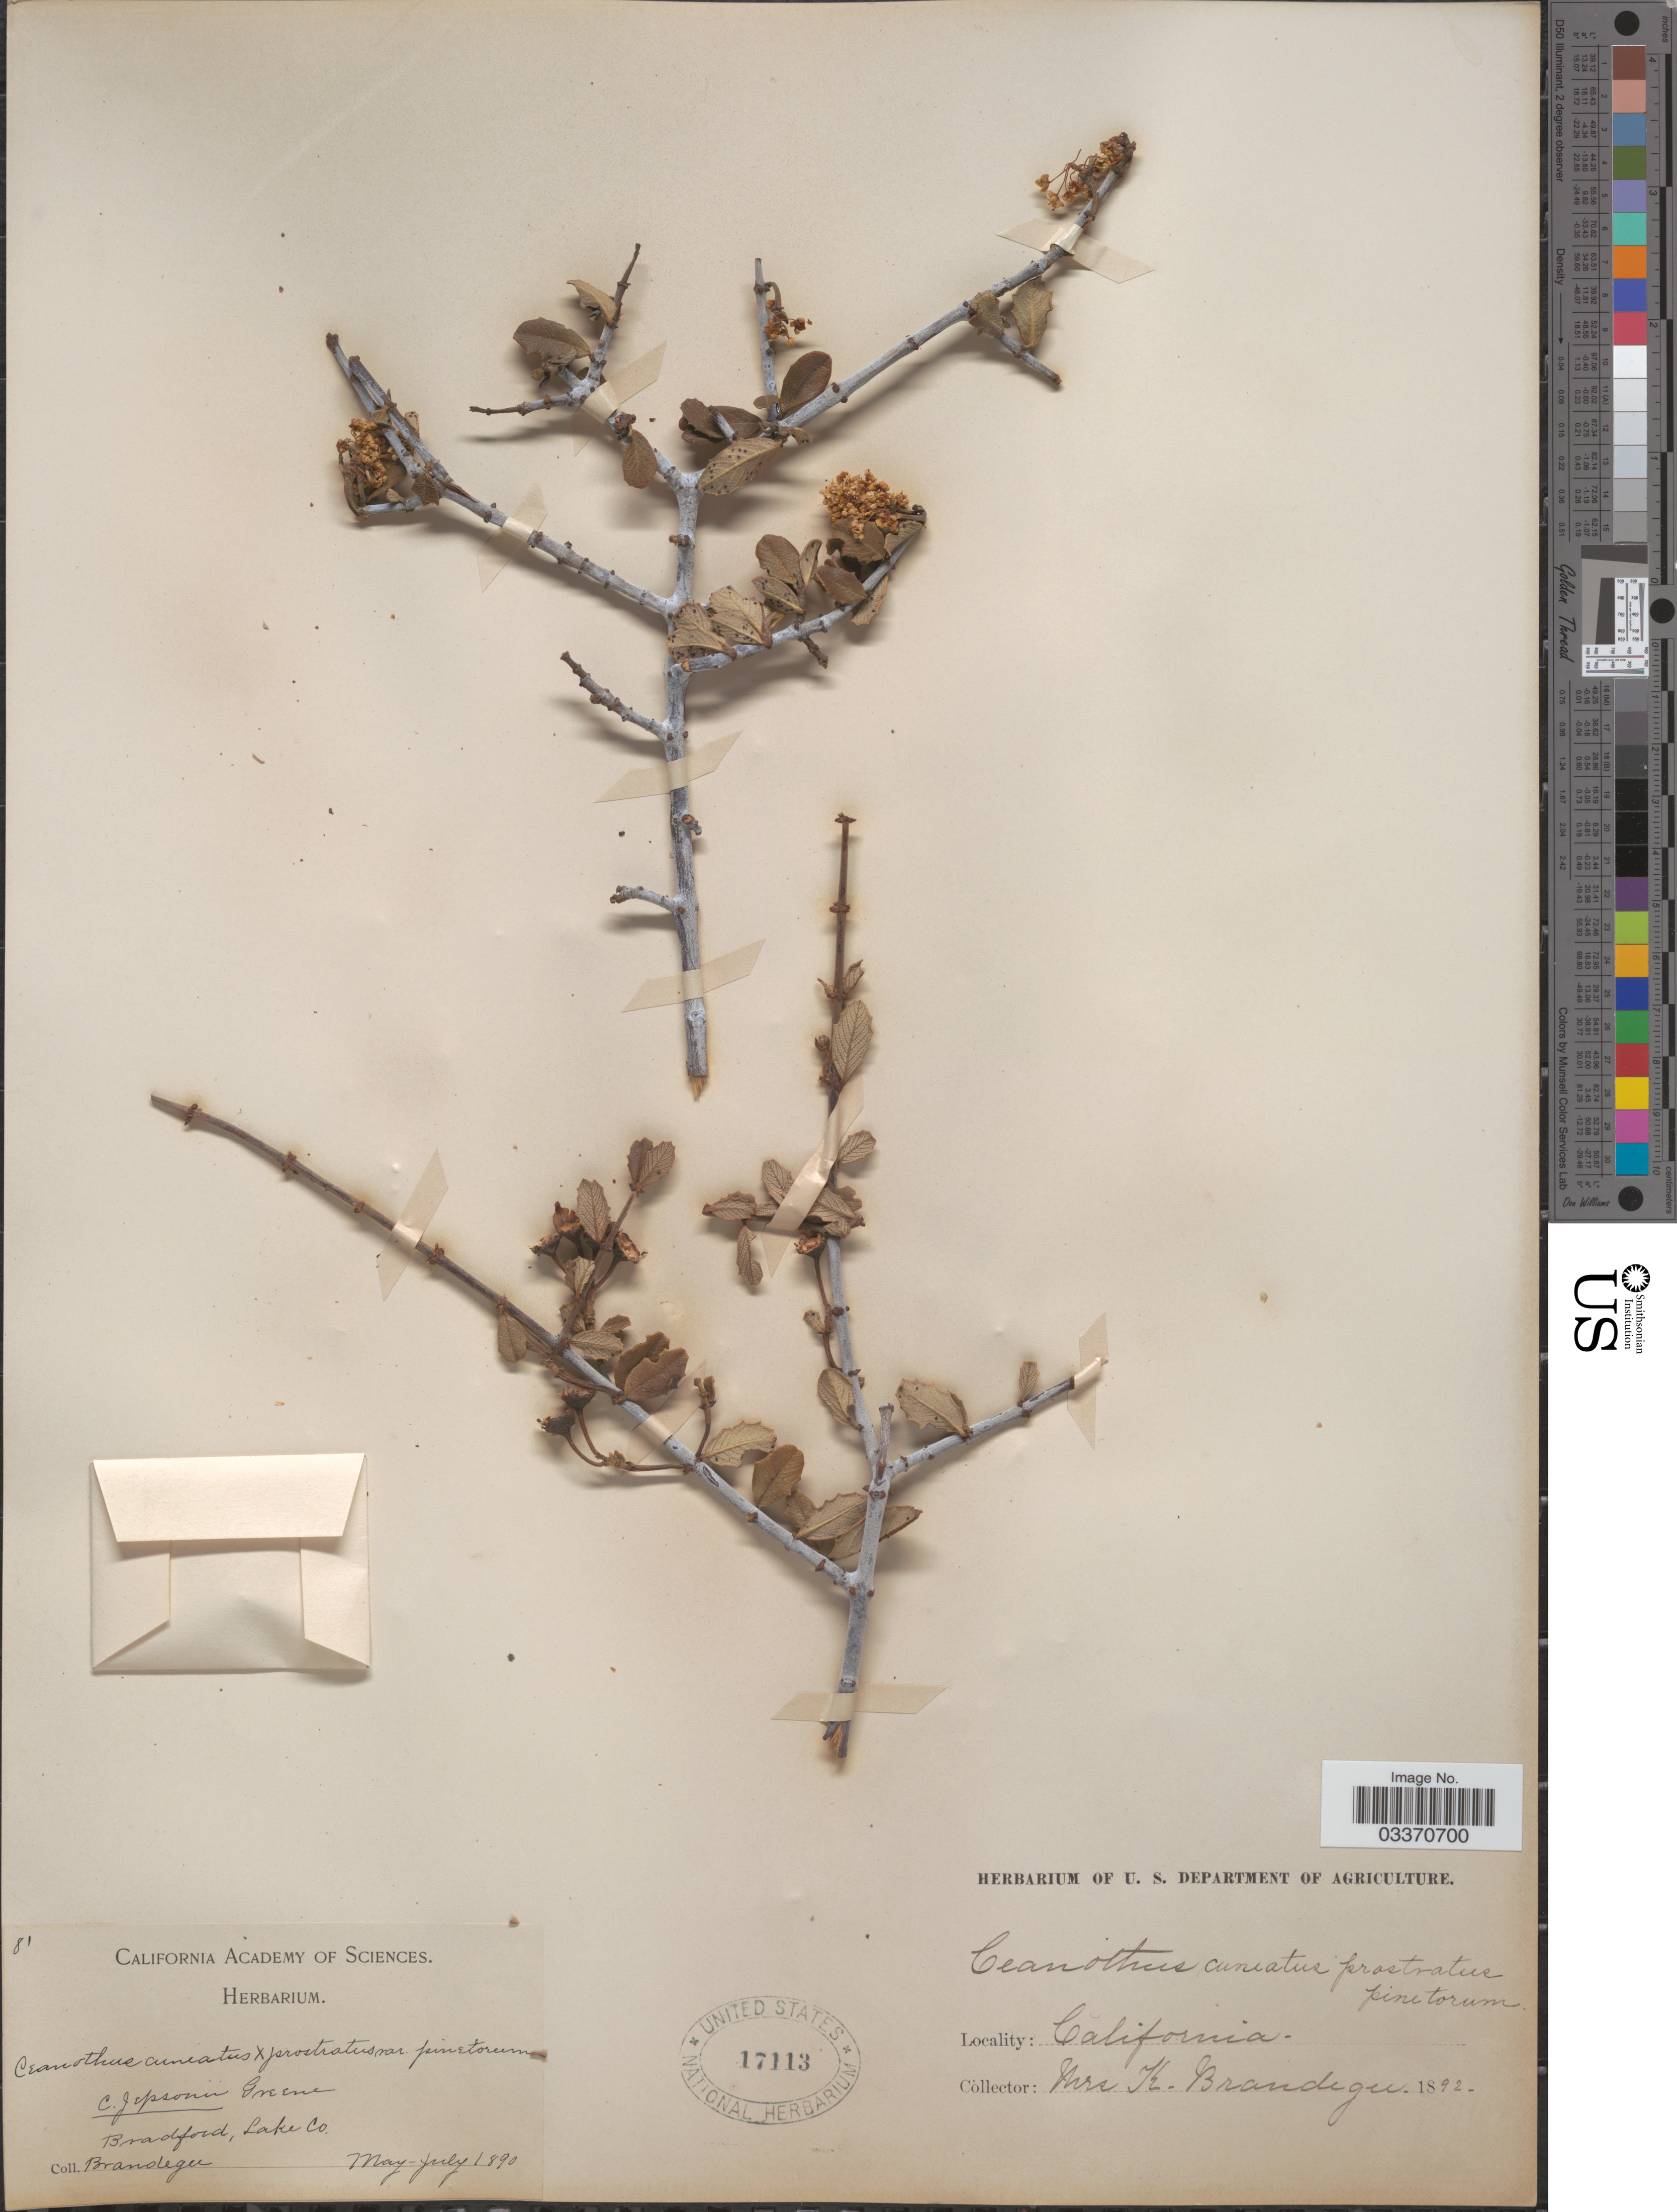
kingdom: Plantae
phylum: Tracheophyta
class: Magnoliopsida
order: Rosales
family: Rhamnaceae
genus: Ceanothus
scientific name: Ceanothus cuneatus x prostratus var. pinetorum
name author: (Hook.) Nutt.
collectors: K. Brandegee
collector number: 81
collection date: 1890-05/1892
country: United States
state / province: California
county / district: Lake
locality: Bradford, Lake Co.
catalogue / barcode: US 17113